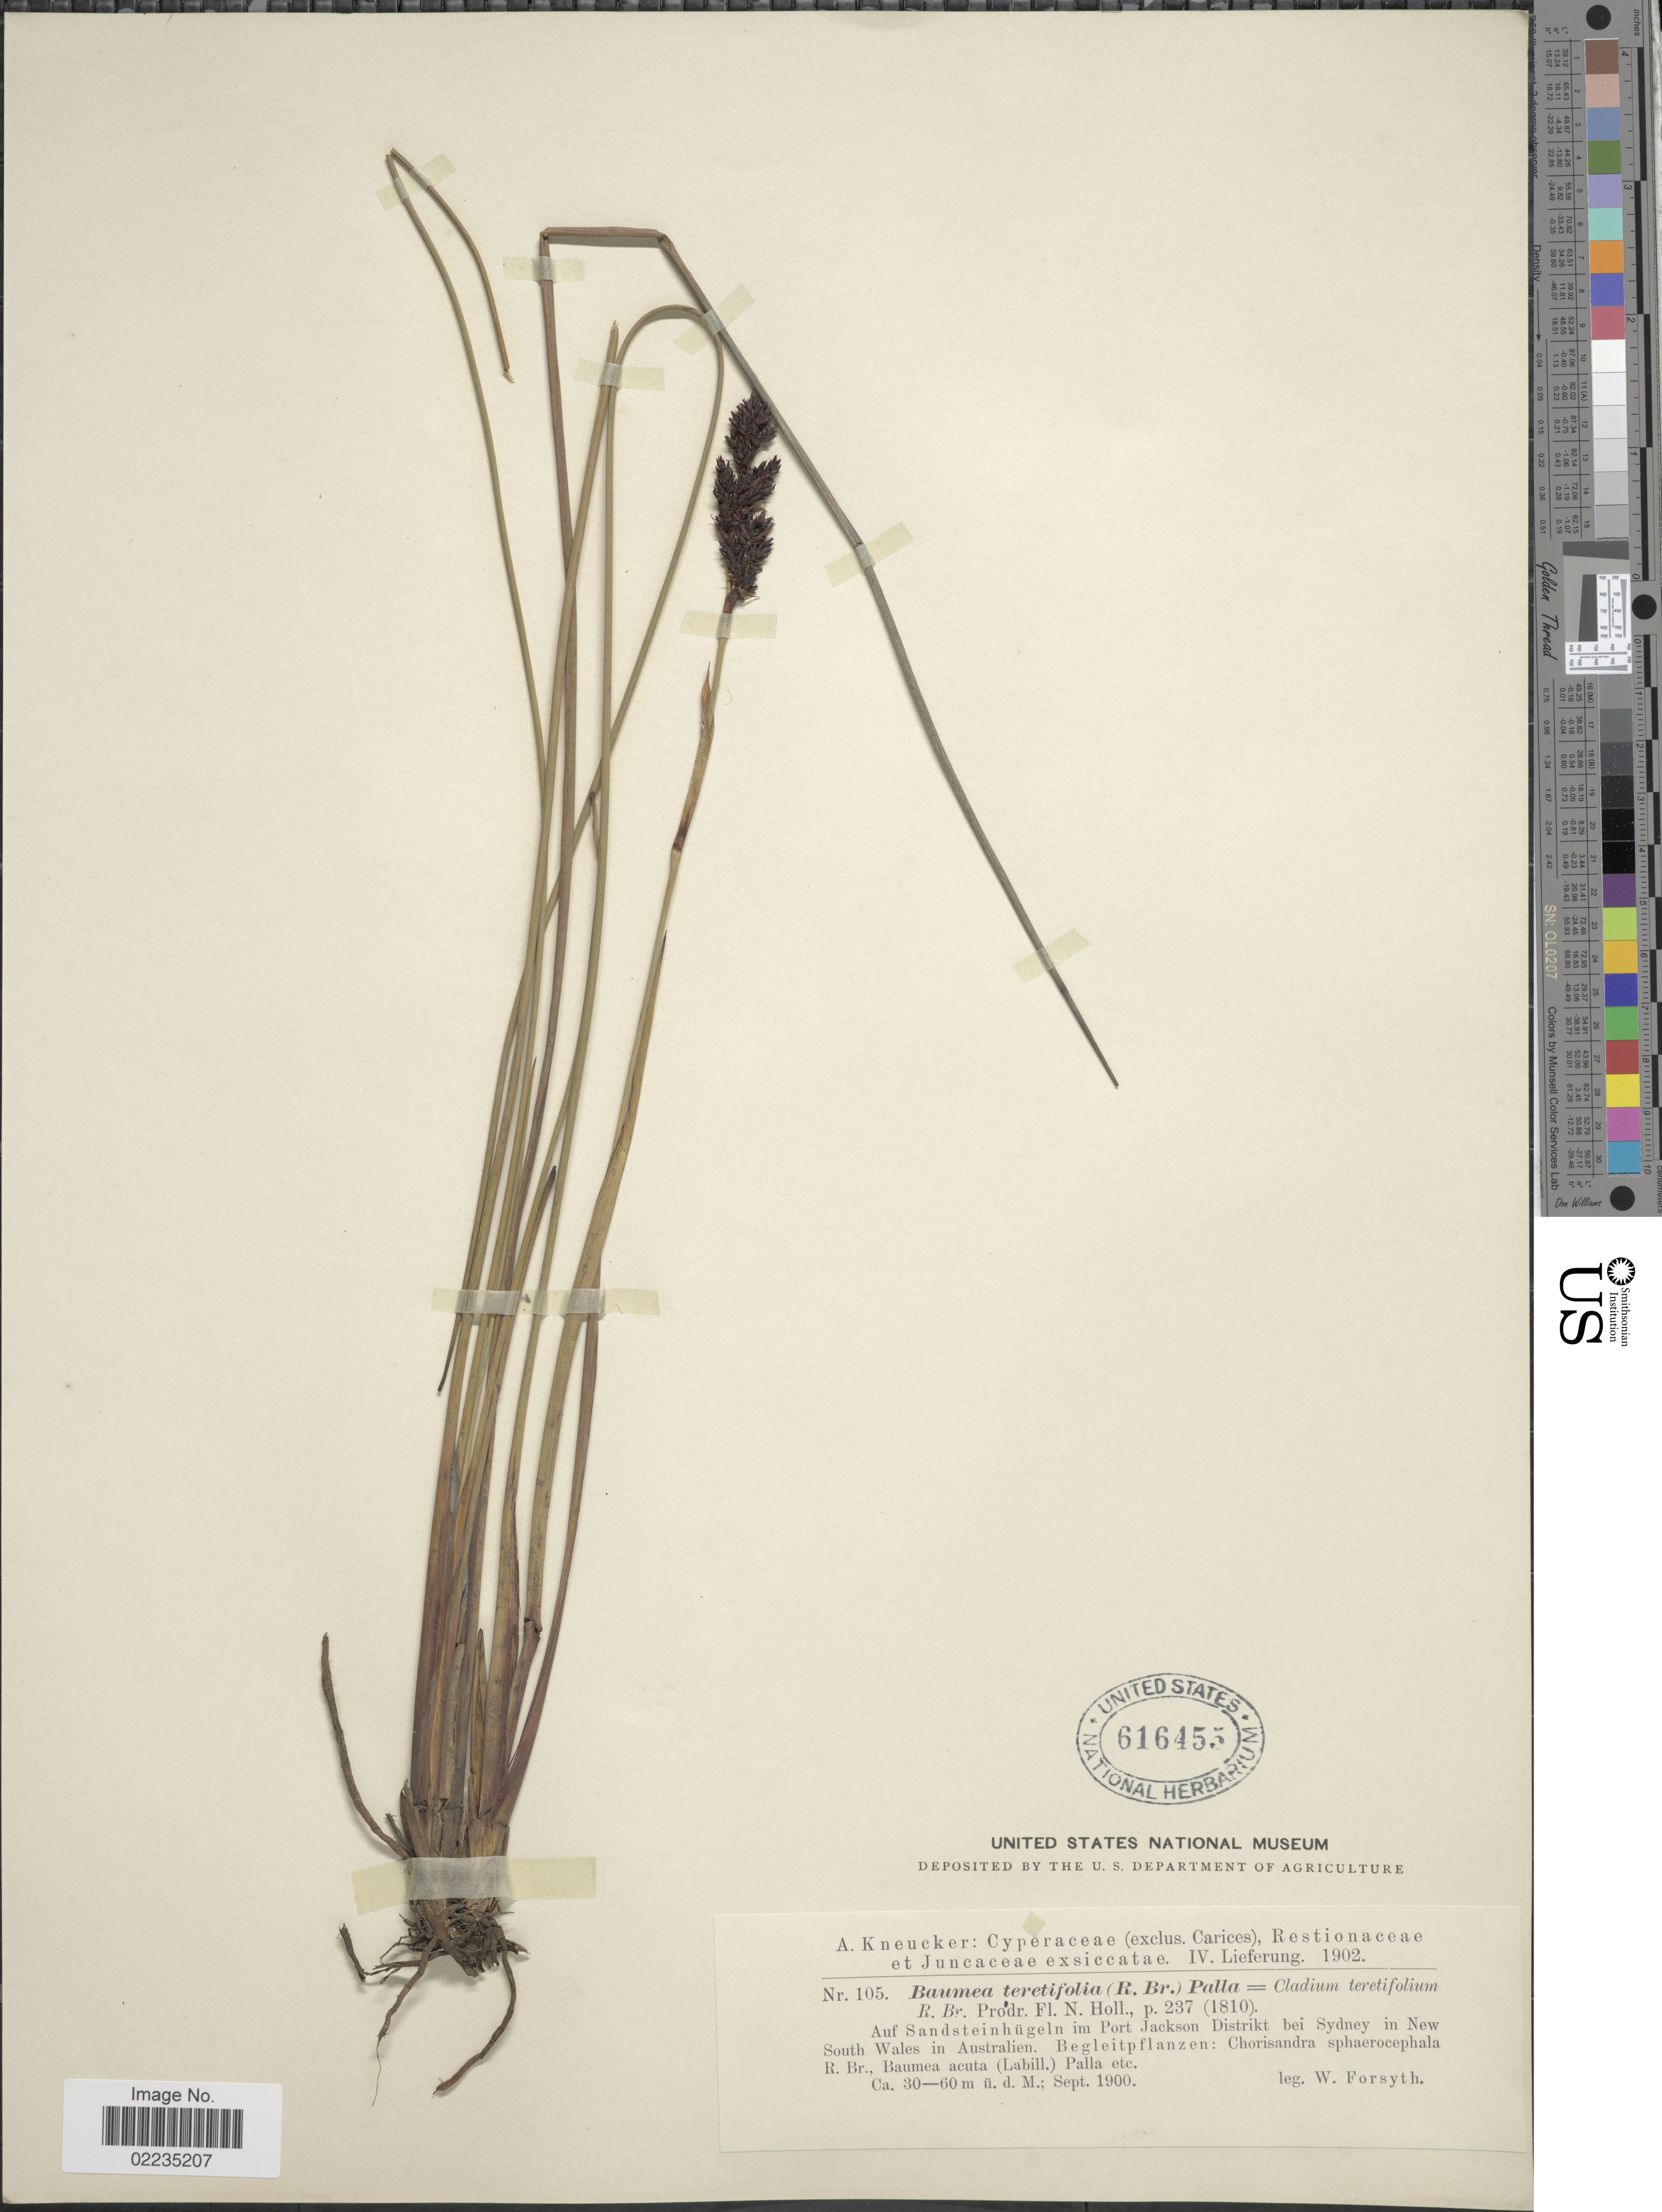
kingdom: Plantae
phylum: Tracheophyta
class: Liliopsida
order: Poales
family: Cyperaceae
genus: Machaerina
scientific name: Machaerina teretifolia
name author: (R. Br.) T. Koyama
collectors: W. Forsyth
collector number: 105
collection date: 1900-09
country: Australia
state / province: New South Wales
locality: Auf Sandsteinhugelm im Port Jackson Distrikt bei Sydney in New South Wales in Australien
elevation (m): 30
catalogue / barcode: US 616455